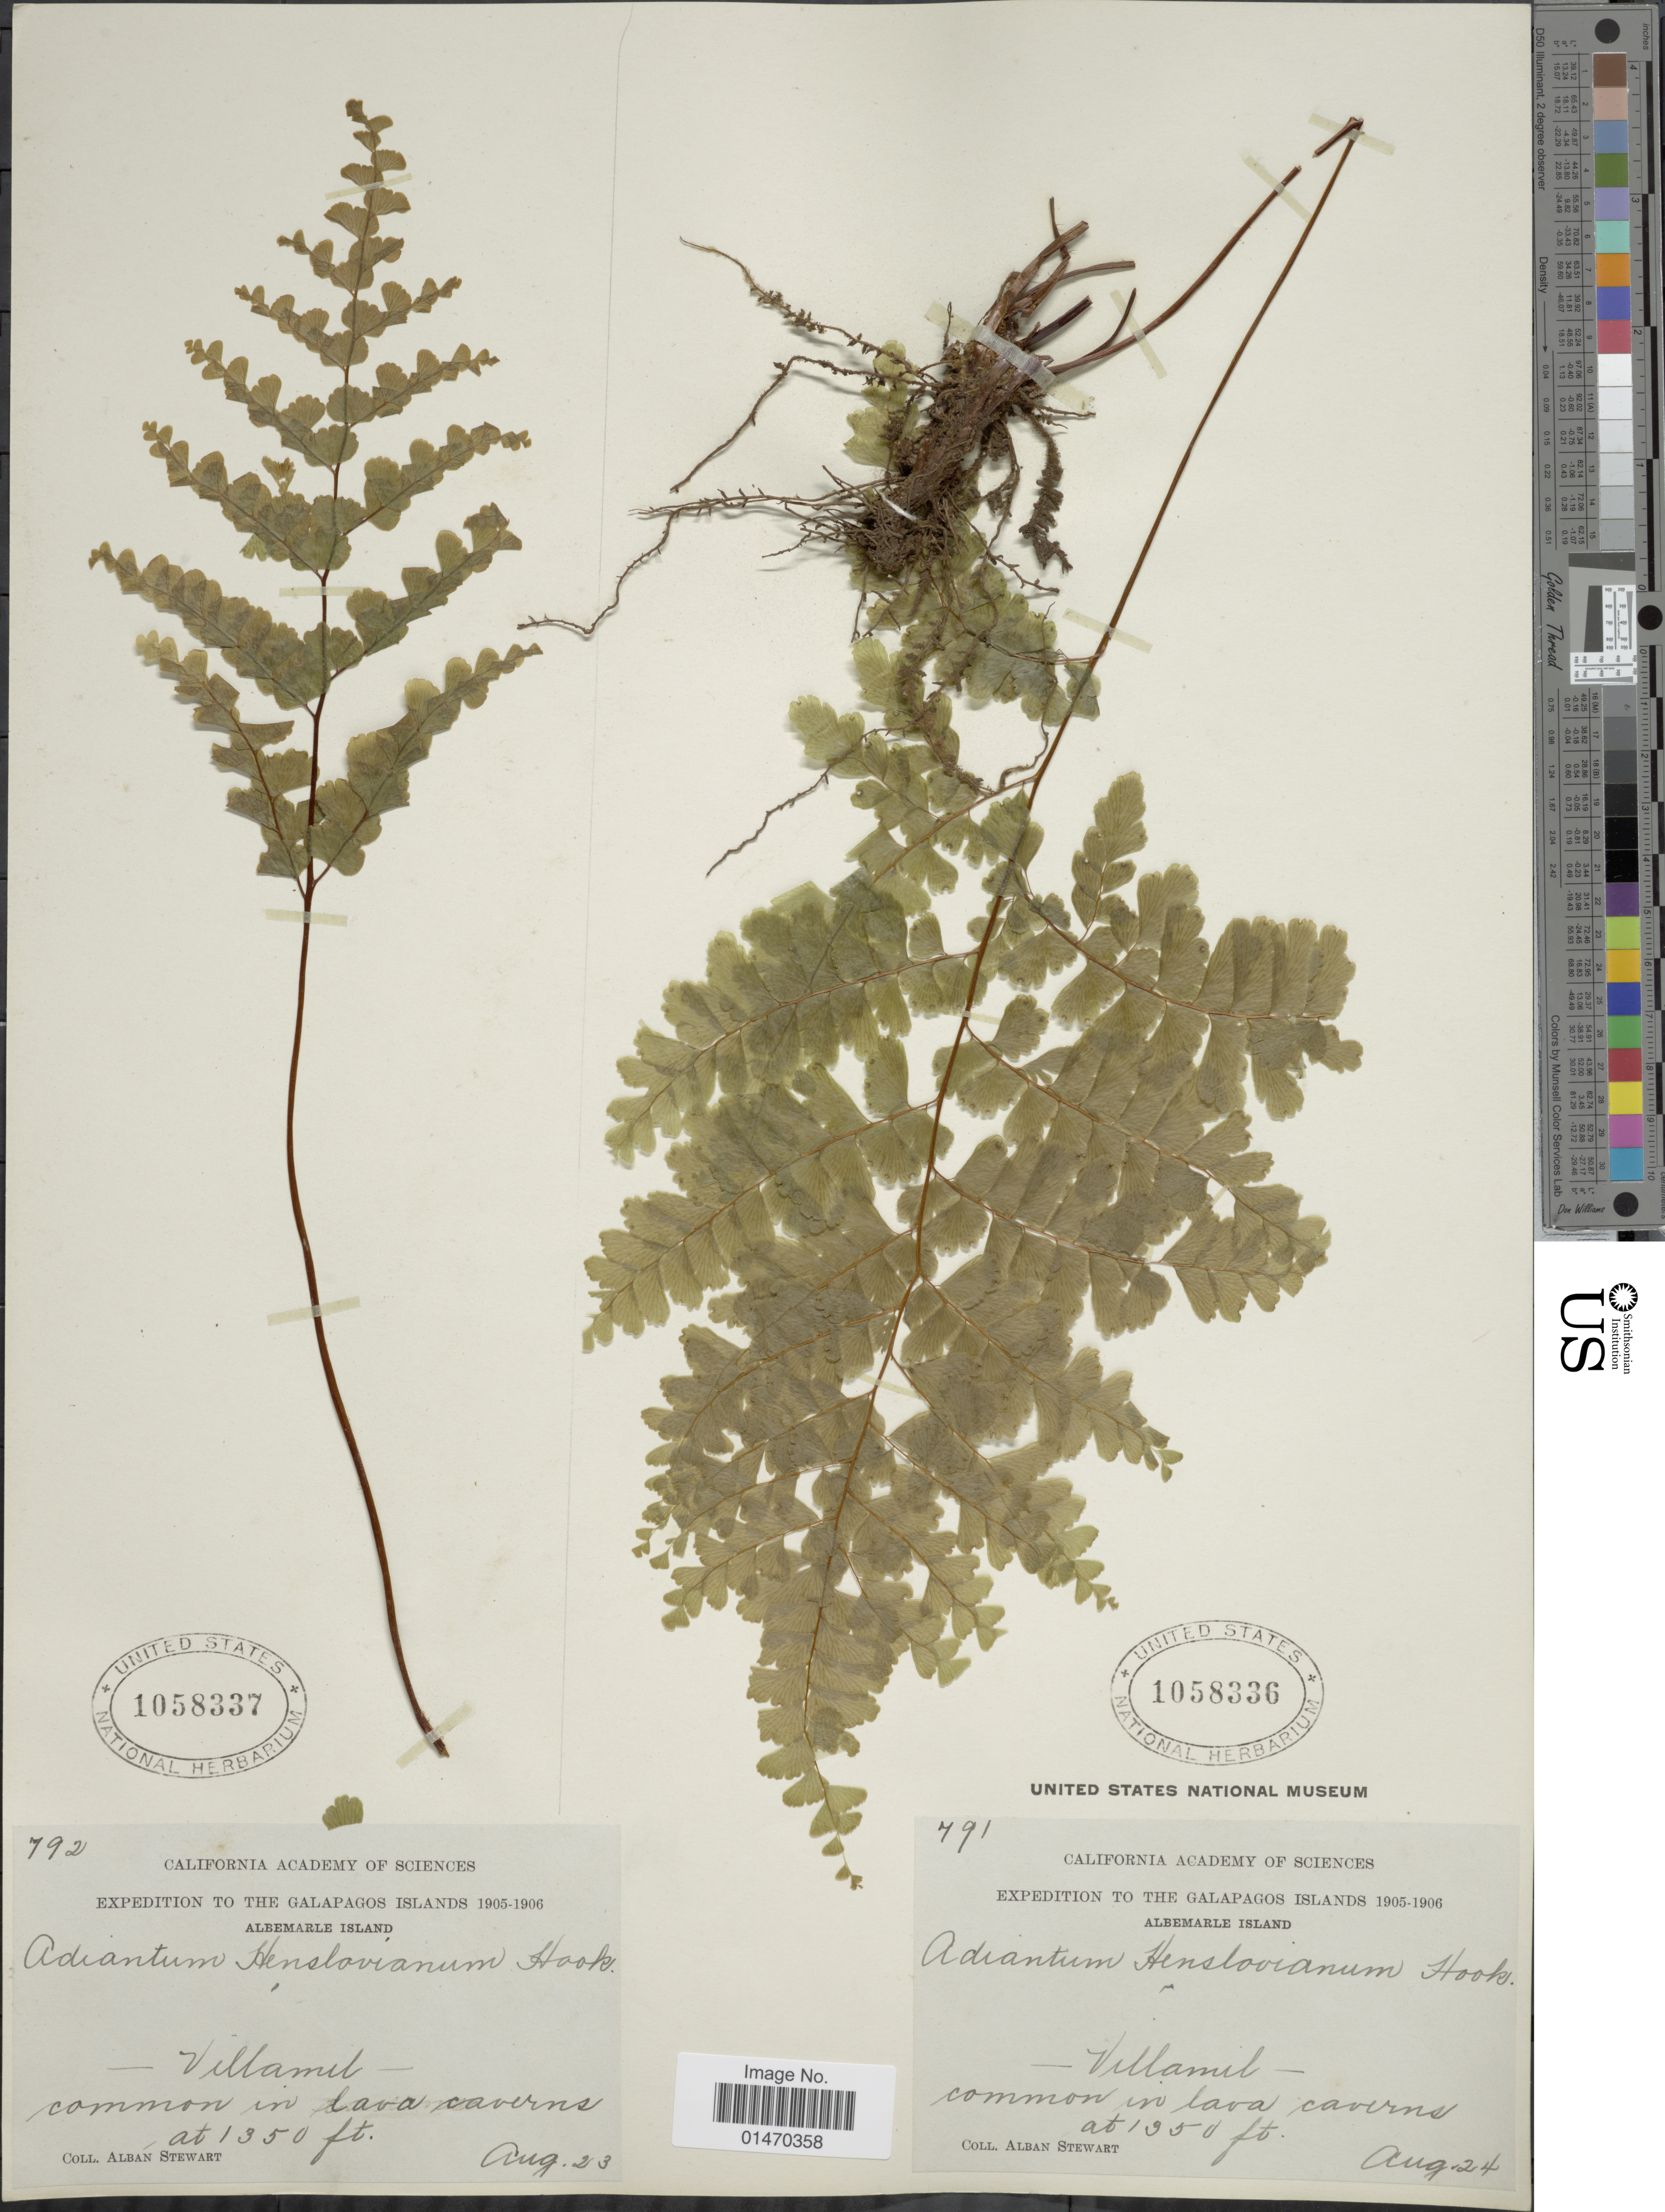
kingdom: Plantae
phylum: Tracheophyta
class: Polypodiopsida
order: Polypodiales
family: Pteridaceae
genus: Adiantum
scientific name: Adiantum henslovianum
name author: Hook. f.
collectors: A. Stewart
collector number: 791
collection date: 1905-08-24/1906-08-24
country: Ecuador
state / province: Colón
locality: The Galapagos Islands. Albemarle Island. Villamil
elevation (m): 411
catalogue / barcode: US 1058336-2